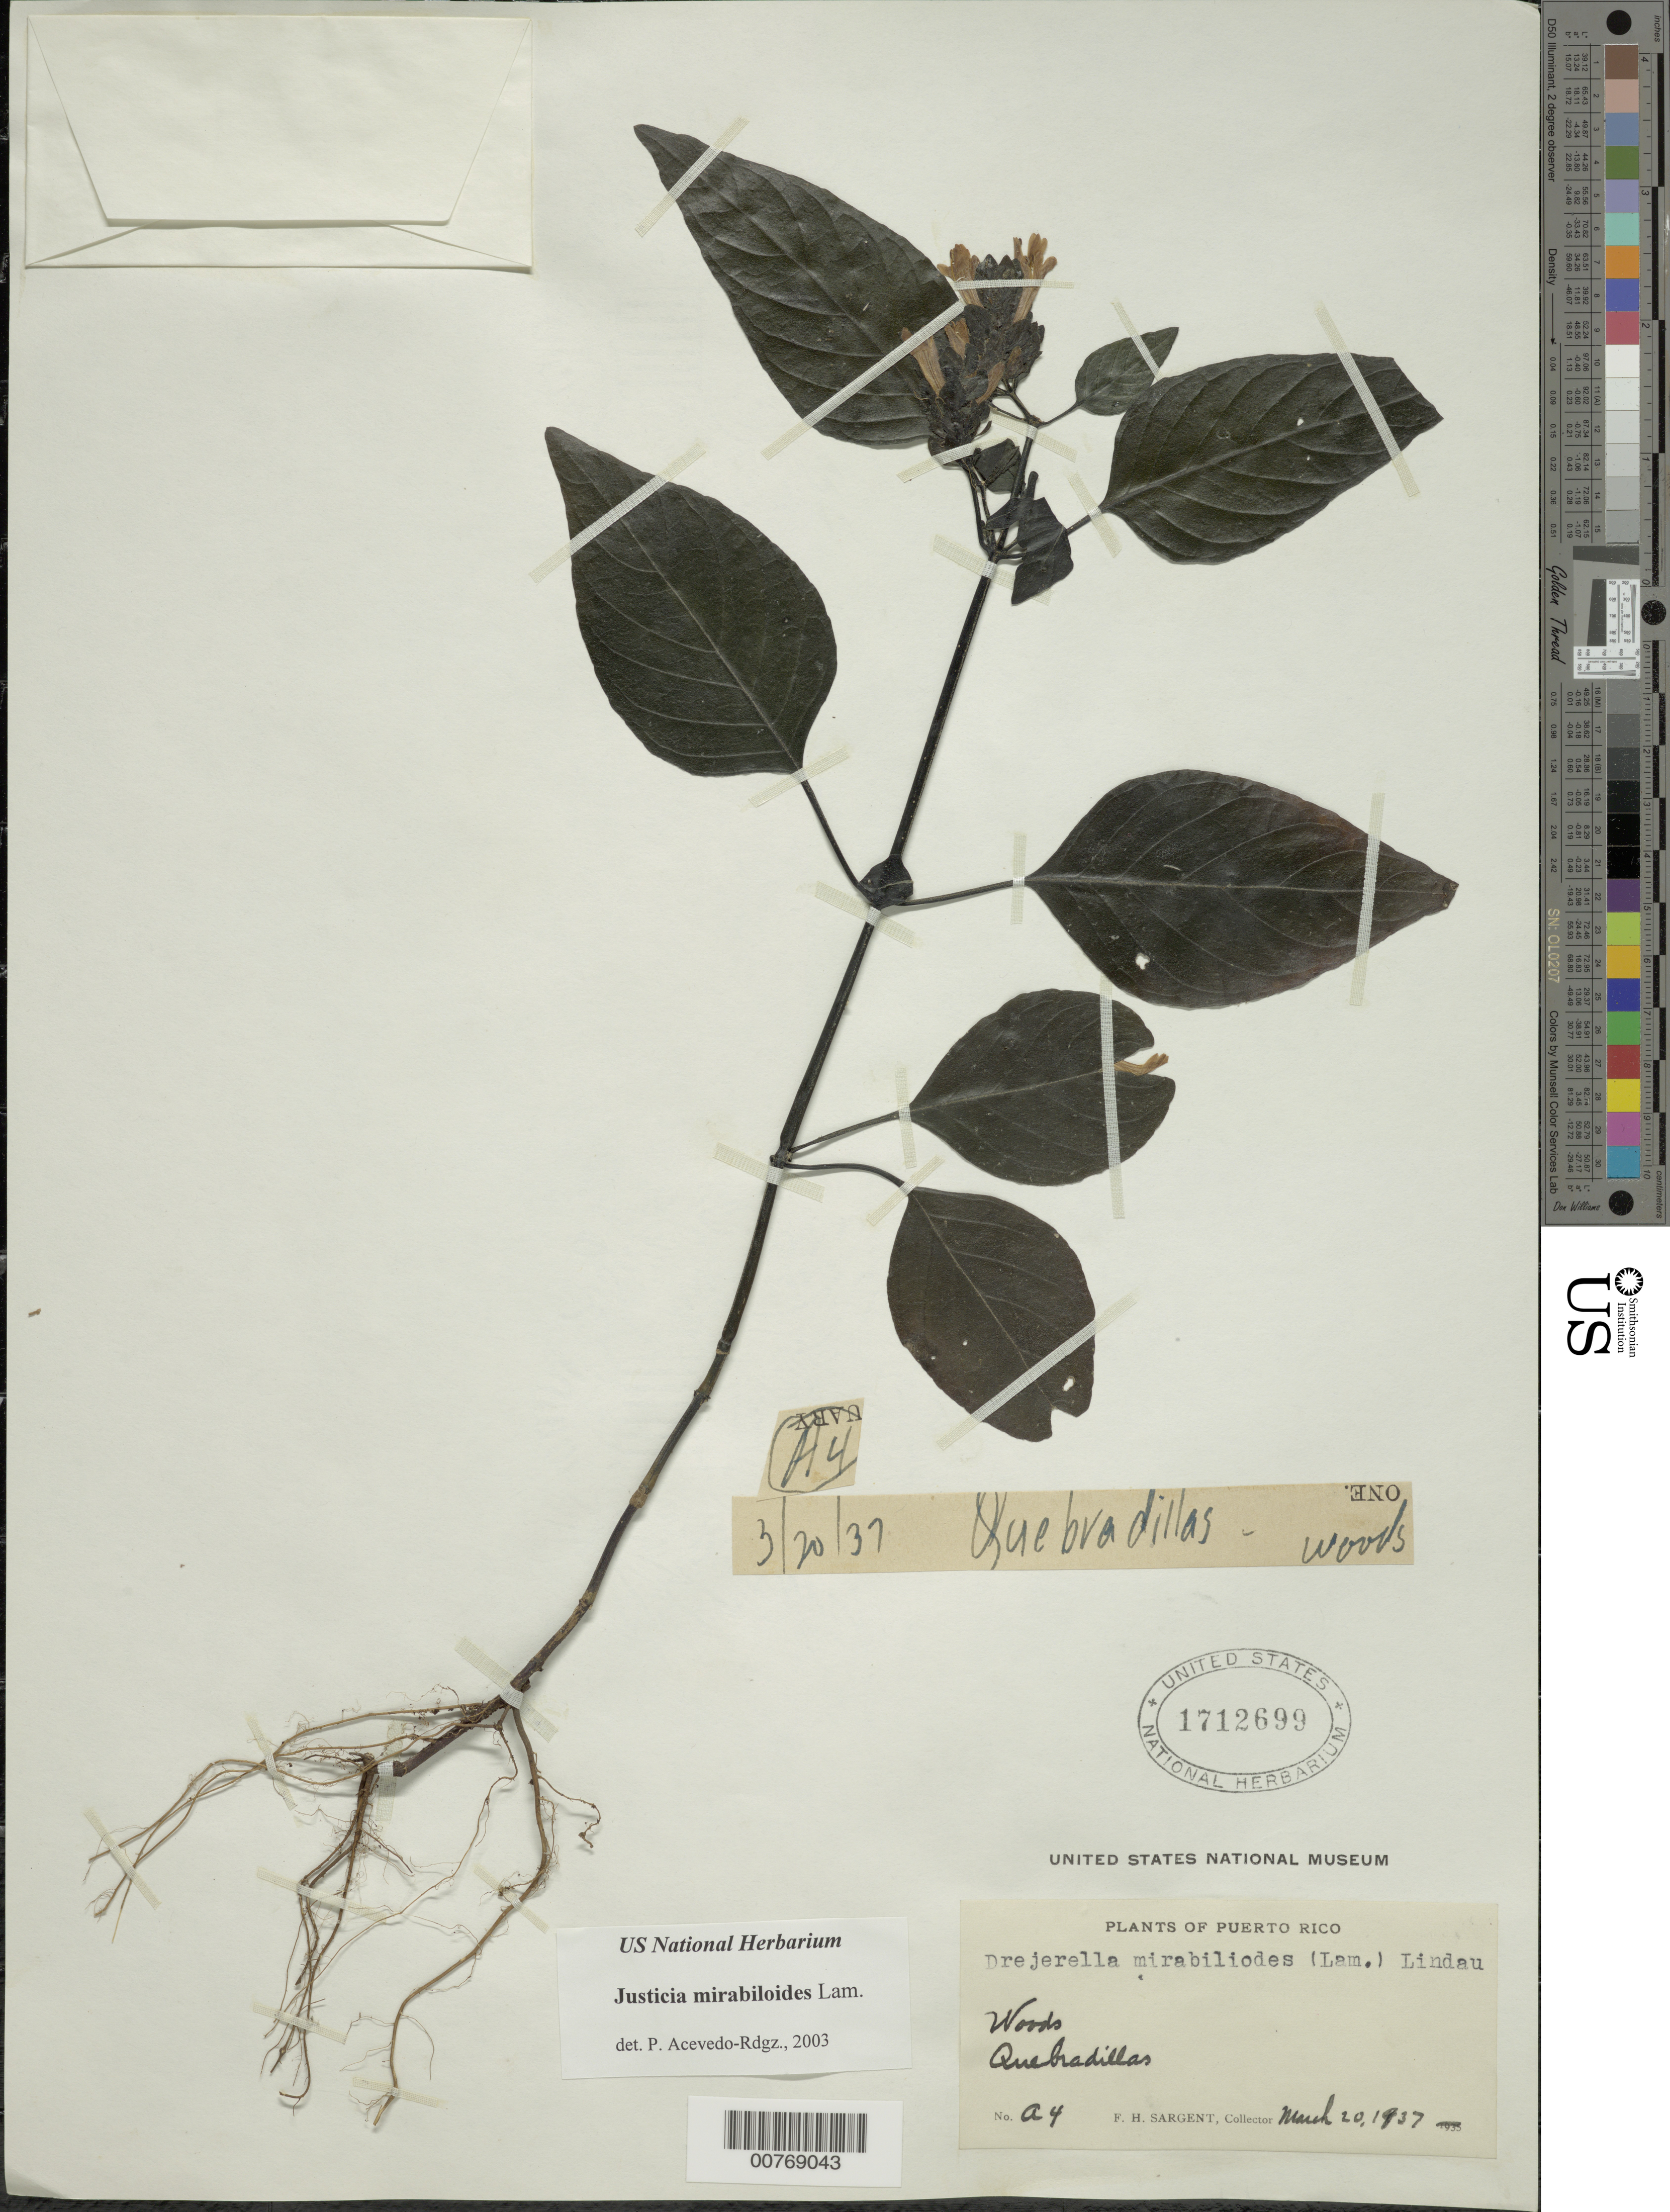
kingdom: Plantae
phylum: Tracheophyta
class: Magnoliopsida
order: Lamiales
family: Acanthaceae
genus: Justicia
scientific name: Justicia mirabiloides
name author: Lam.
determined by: Acevedo-Rodríguez, P., (BOT), Smithsonian Institution - National Museum of Natural History (UNITED STATES)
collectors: F. H. Sargent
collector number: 4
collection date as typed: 20 Mar 1937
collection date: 1937-03-20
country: Puerto Rico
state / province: Quebradillas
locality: Quebradillas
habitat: Woods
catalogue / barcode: US 1712699